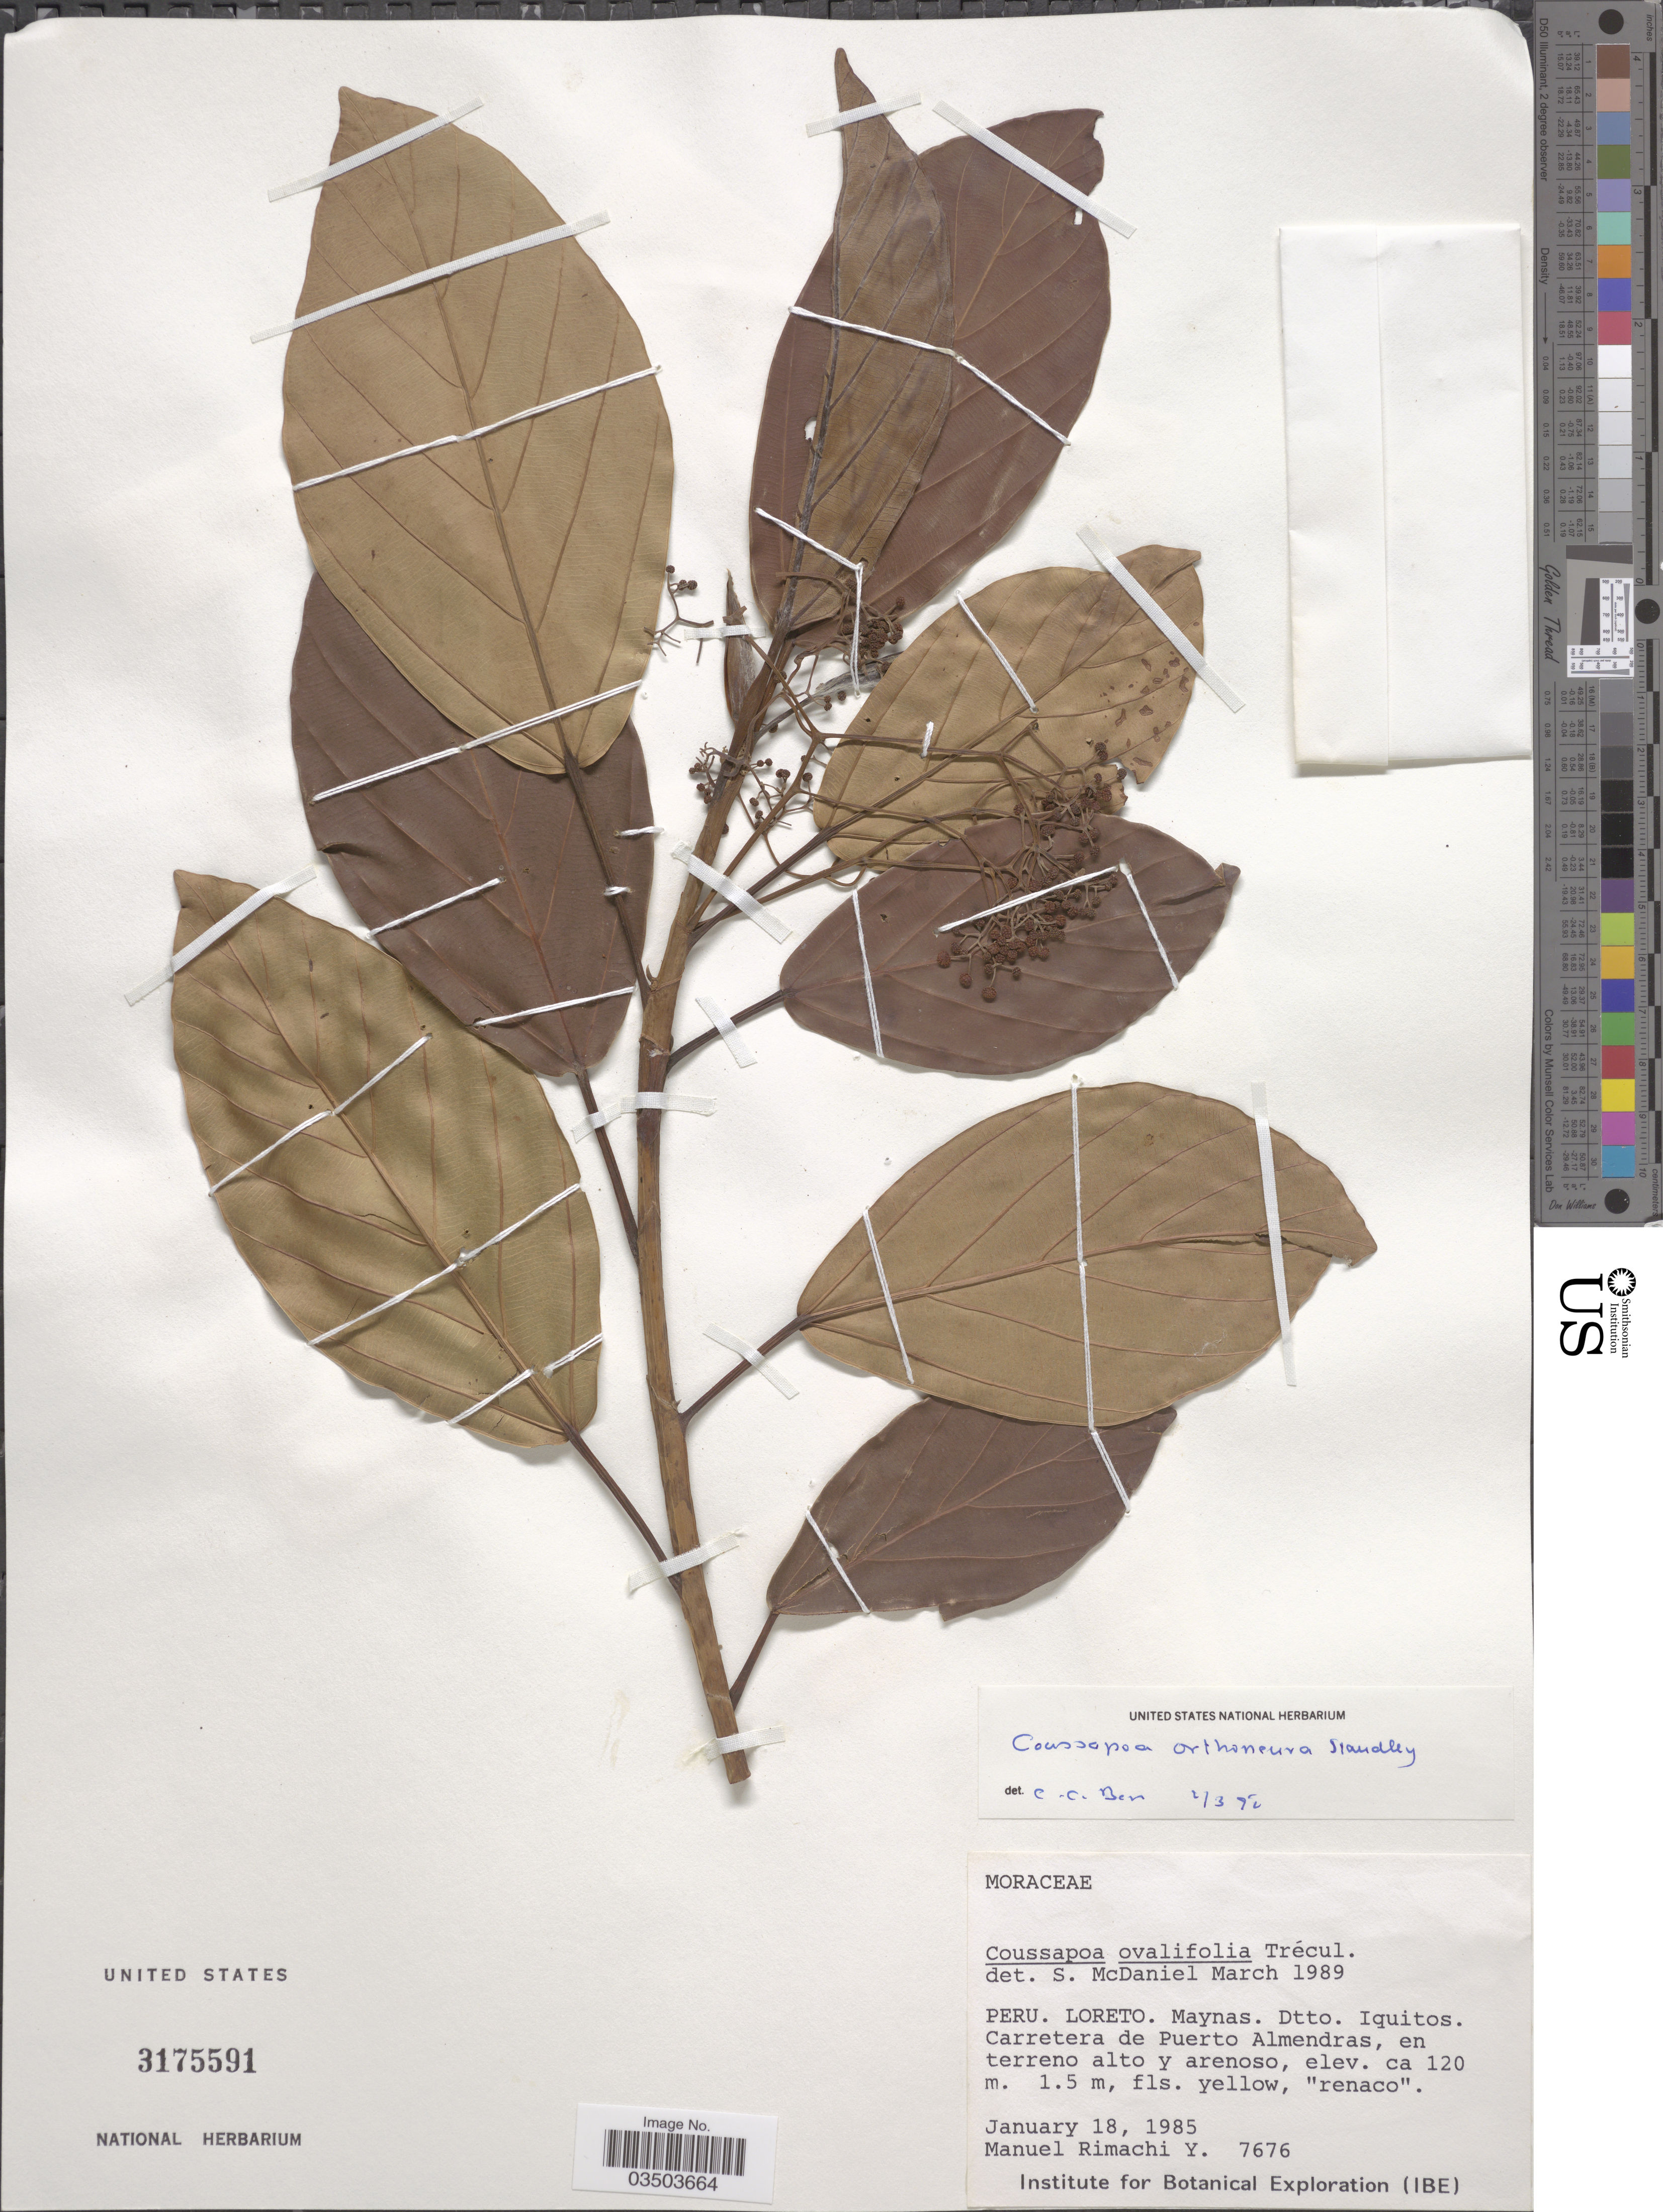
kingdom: Plantae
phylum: Tracheophyta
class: Magnoliopsida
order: Rosales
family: Urticaceae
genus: Coussapoa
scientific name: Coussapoa orthoneura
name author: Standl.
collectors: M. Rimachi Y.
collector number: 7676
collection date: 1985-01-18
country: Peru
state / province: Loreto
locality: Maynas. Dtto. Iquitos. Carretera de Puerto Almendras, en terreno alto y arenoso.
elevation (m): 120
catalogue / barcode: US 3175591